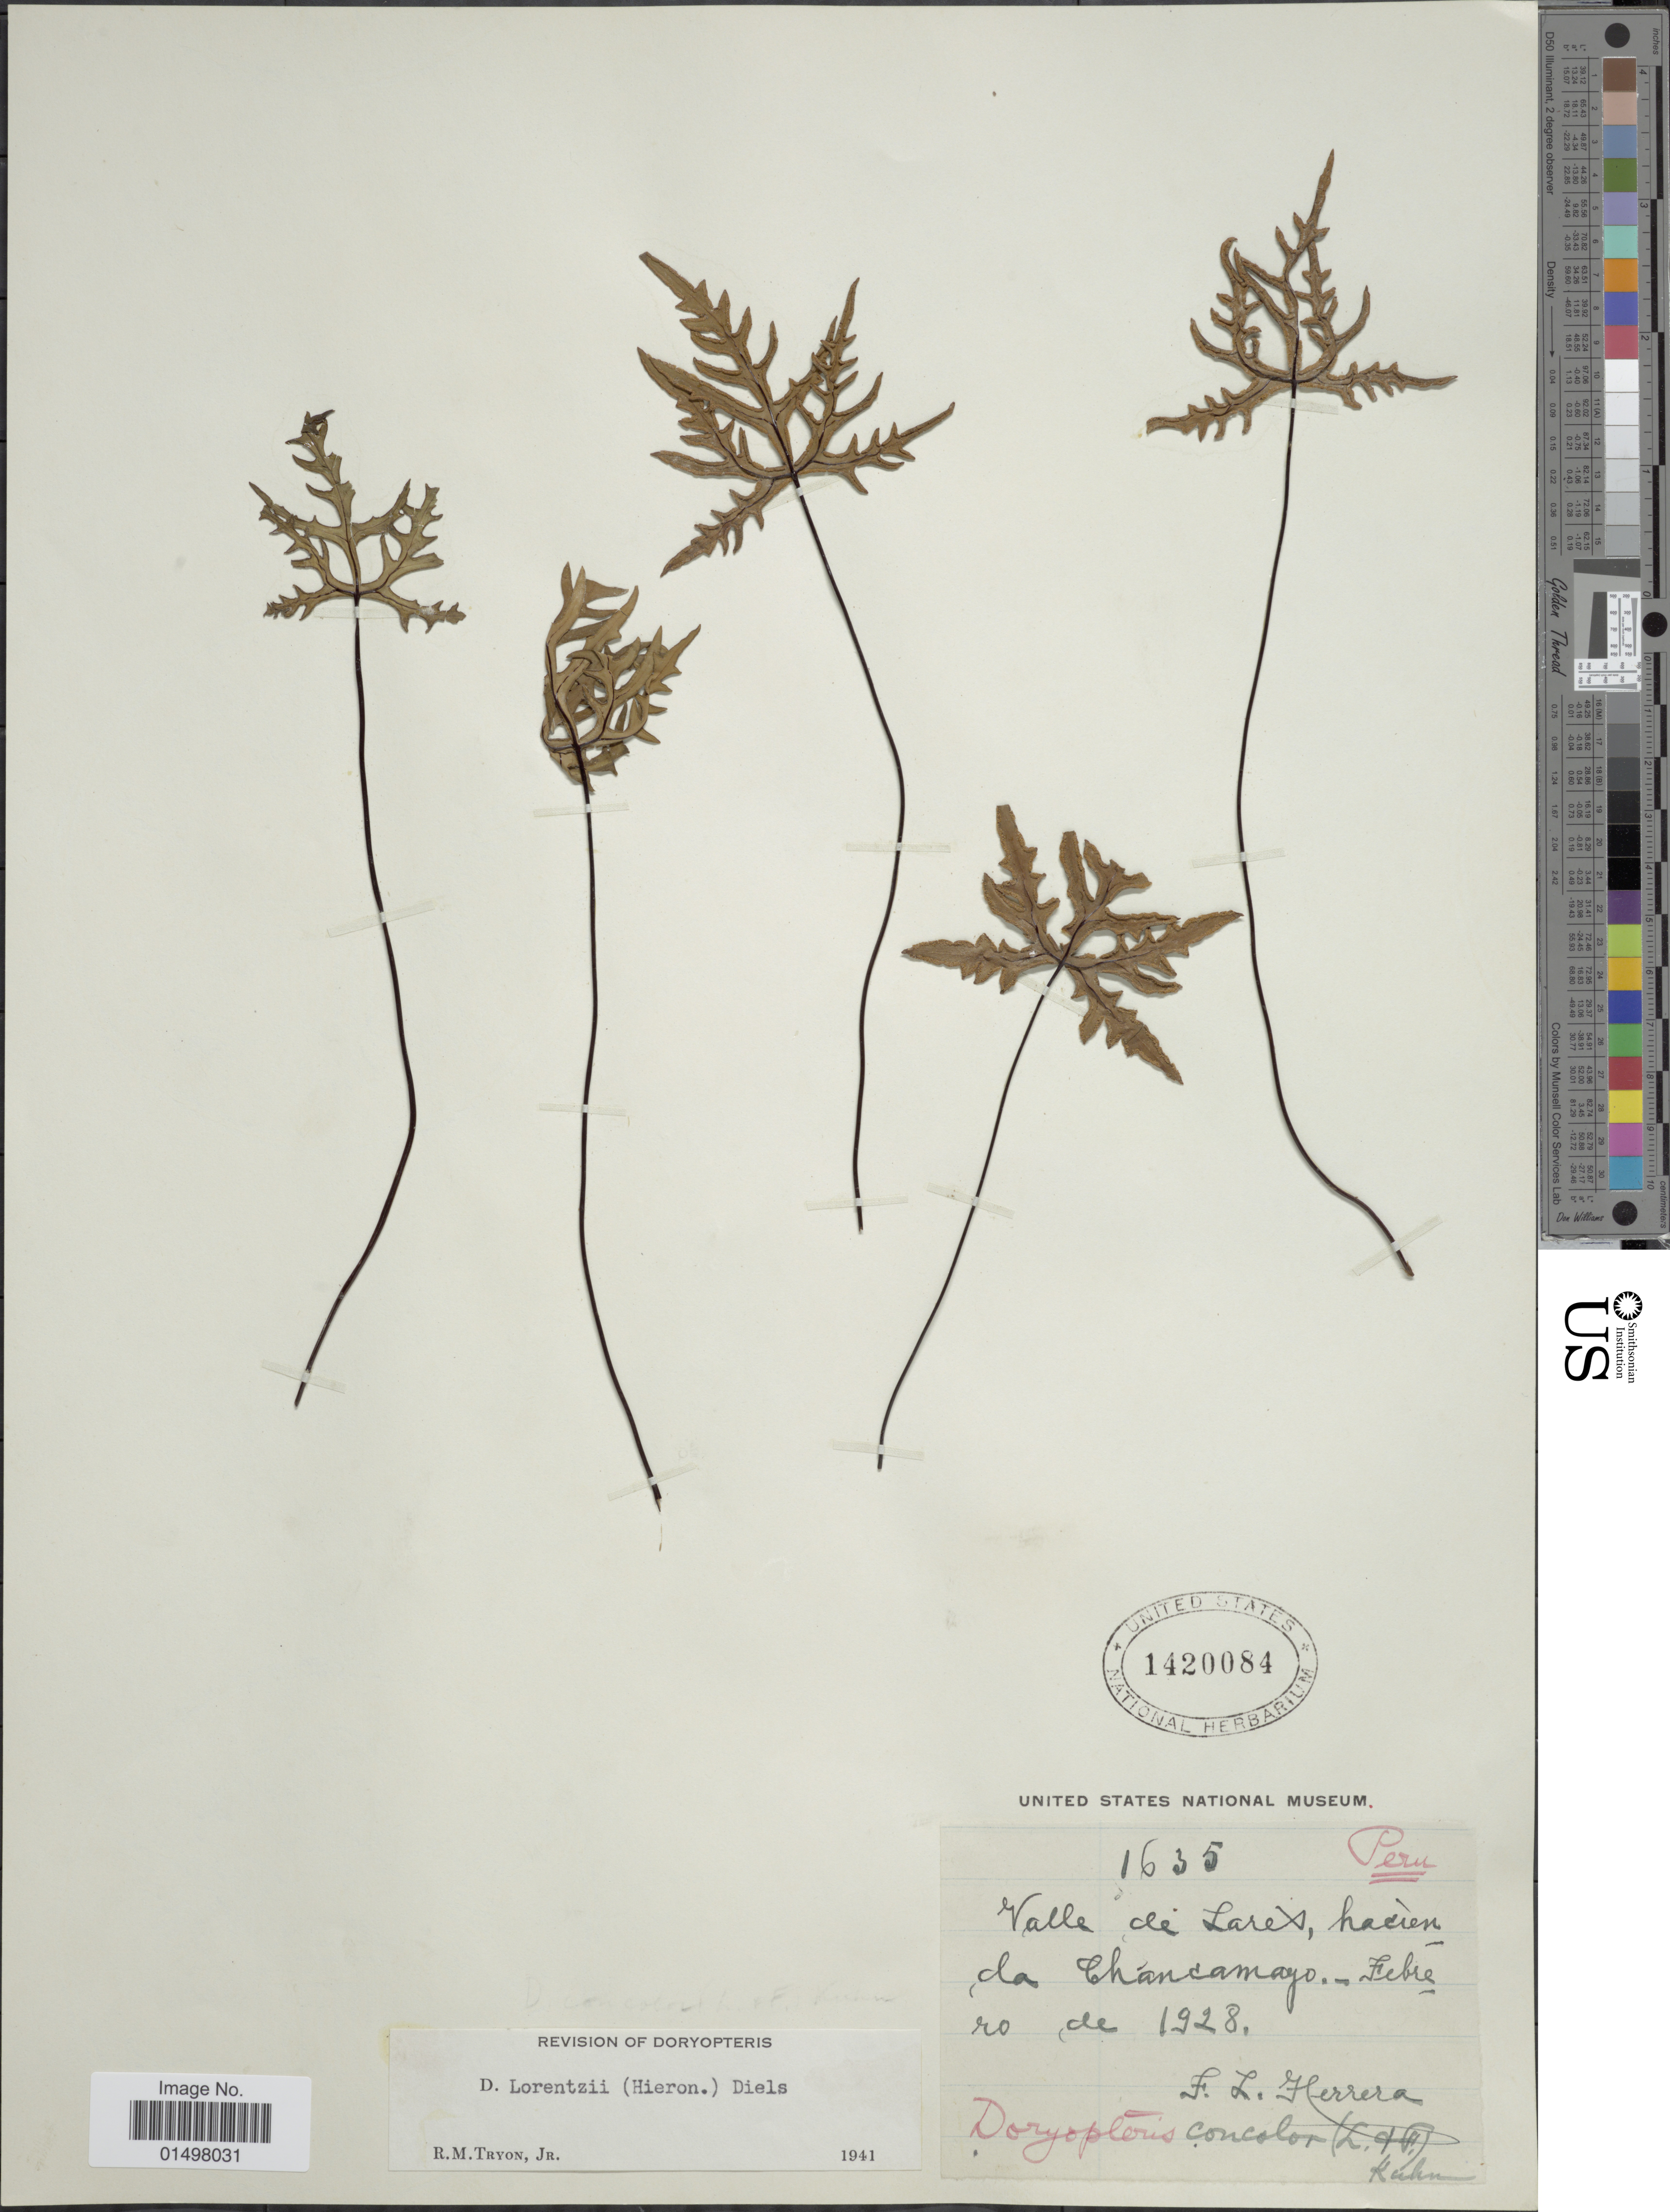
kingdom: Plantae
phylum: Tracheophyta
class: Polypodiopsida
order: Polypodiales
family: Pteridaceae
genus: Doryopteris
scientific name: Doryopteris lorentzii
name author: (Diels) Hieron.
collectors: F. L. Herrera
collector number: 1635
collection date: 1928-02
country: Peru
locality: Valle de Lares, hacienda Chancamayo.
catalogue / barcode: US 1420084